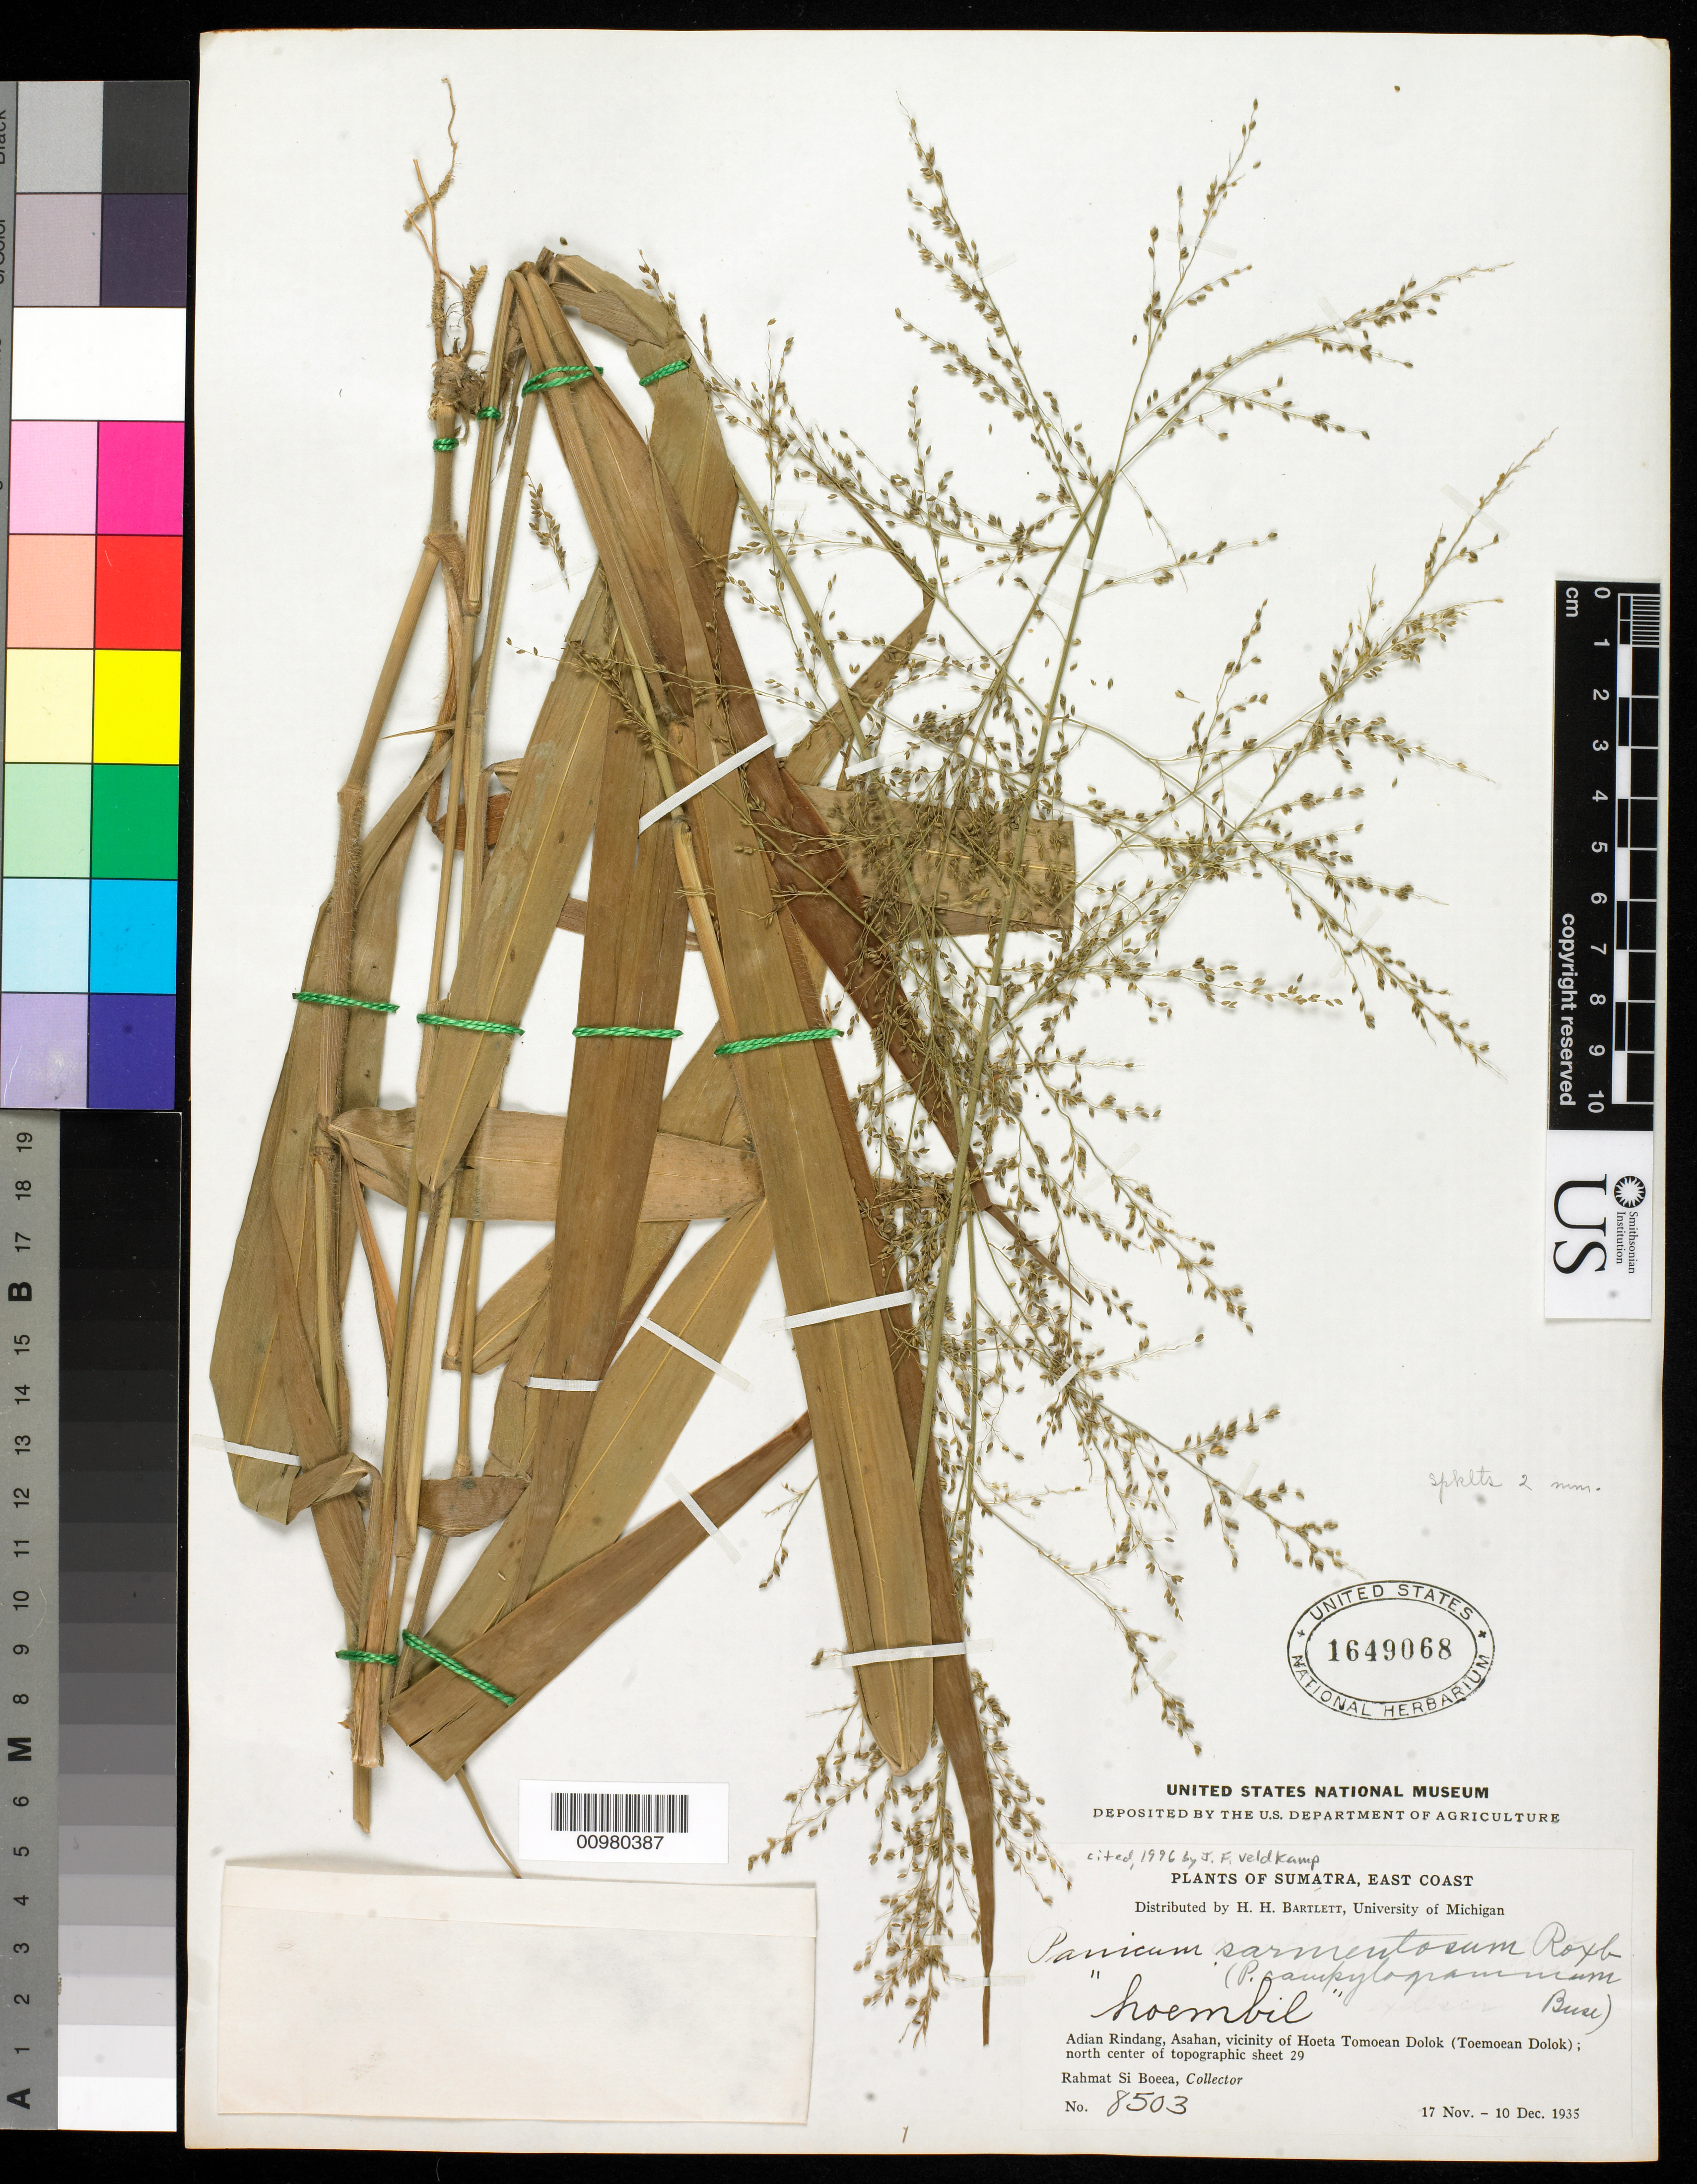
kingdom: Plantae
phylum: Tracheophyta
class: Liliopsida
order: Poales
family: Poaceae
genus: Panicum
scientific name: Panicum sarmentosum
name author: Roxb.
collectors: Rahmat Si Boeea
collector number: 8503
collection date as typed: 17 Nov 1935 to 10 Dec 1935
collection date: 1935-11-17/1935-12-10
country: Indonesia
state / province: Sumatra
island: Sumatra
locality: (East Coast) Adian Rindang, Asahan, vicinity of Hoeta Tomoean Dolok (Toemoean Dolok).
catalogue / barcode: US 1649068